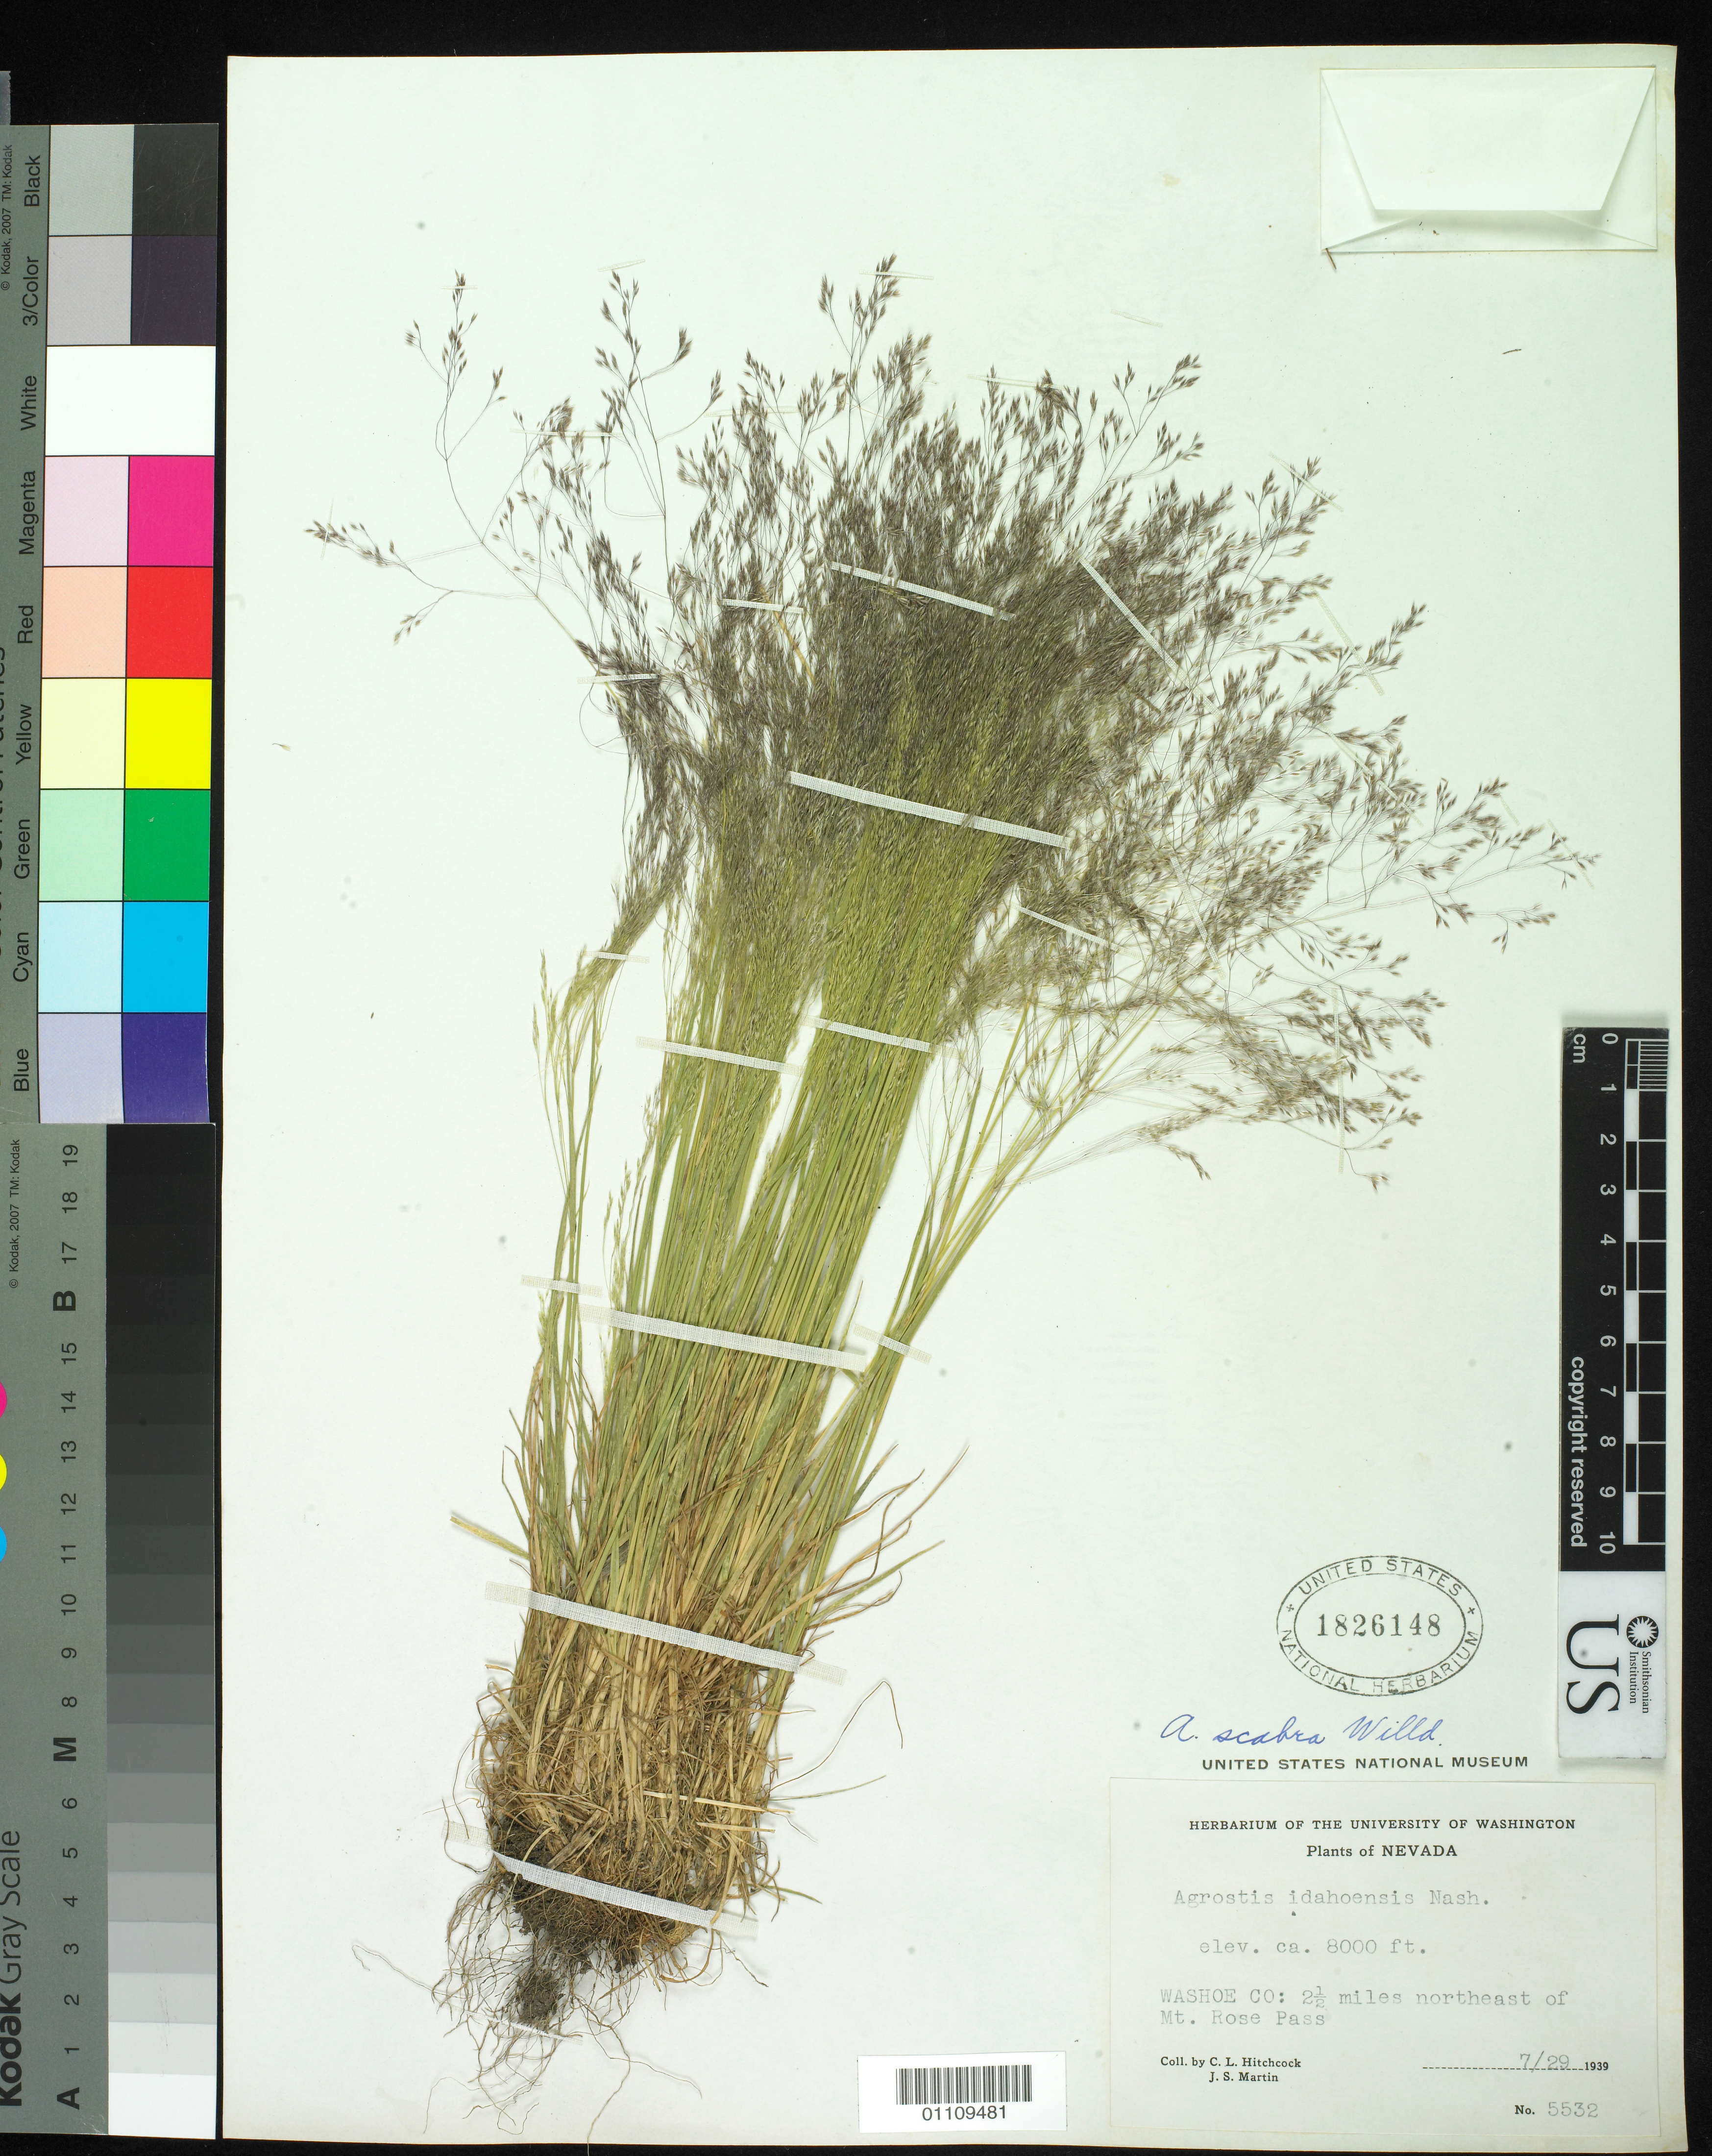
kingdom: Plantae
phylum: Tracheophyta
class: Liliopsida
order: Poales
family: Poaceae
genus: Agrostis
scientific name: Agrostis scabra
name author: Willd.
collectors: C. L. Hitchcock & J. S. Martin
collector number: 5532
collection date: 1939-07-29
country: United States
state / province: Nevada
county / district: Washoe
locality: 2 1/2 mi. NE of Mt. Rose Pass.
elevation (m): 2438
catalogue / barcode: US 1826148